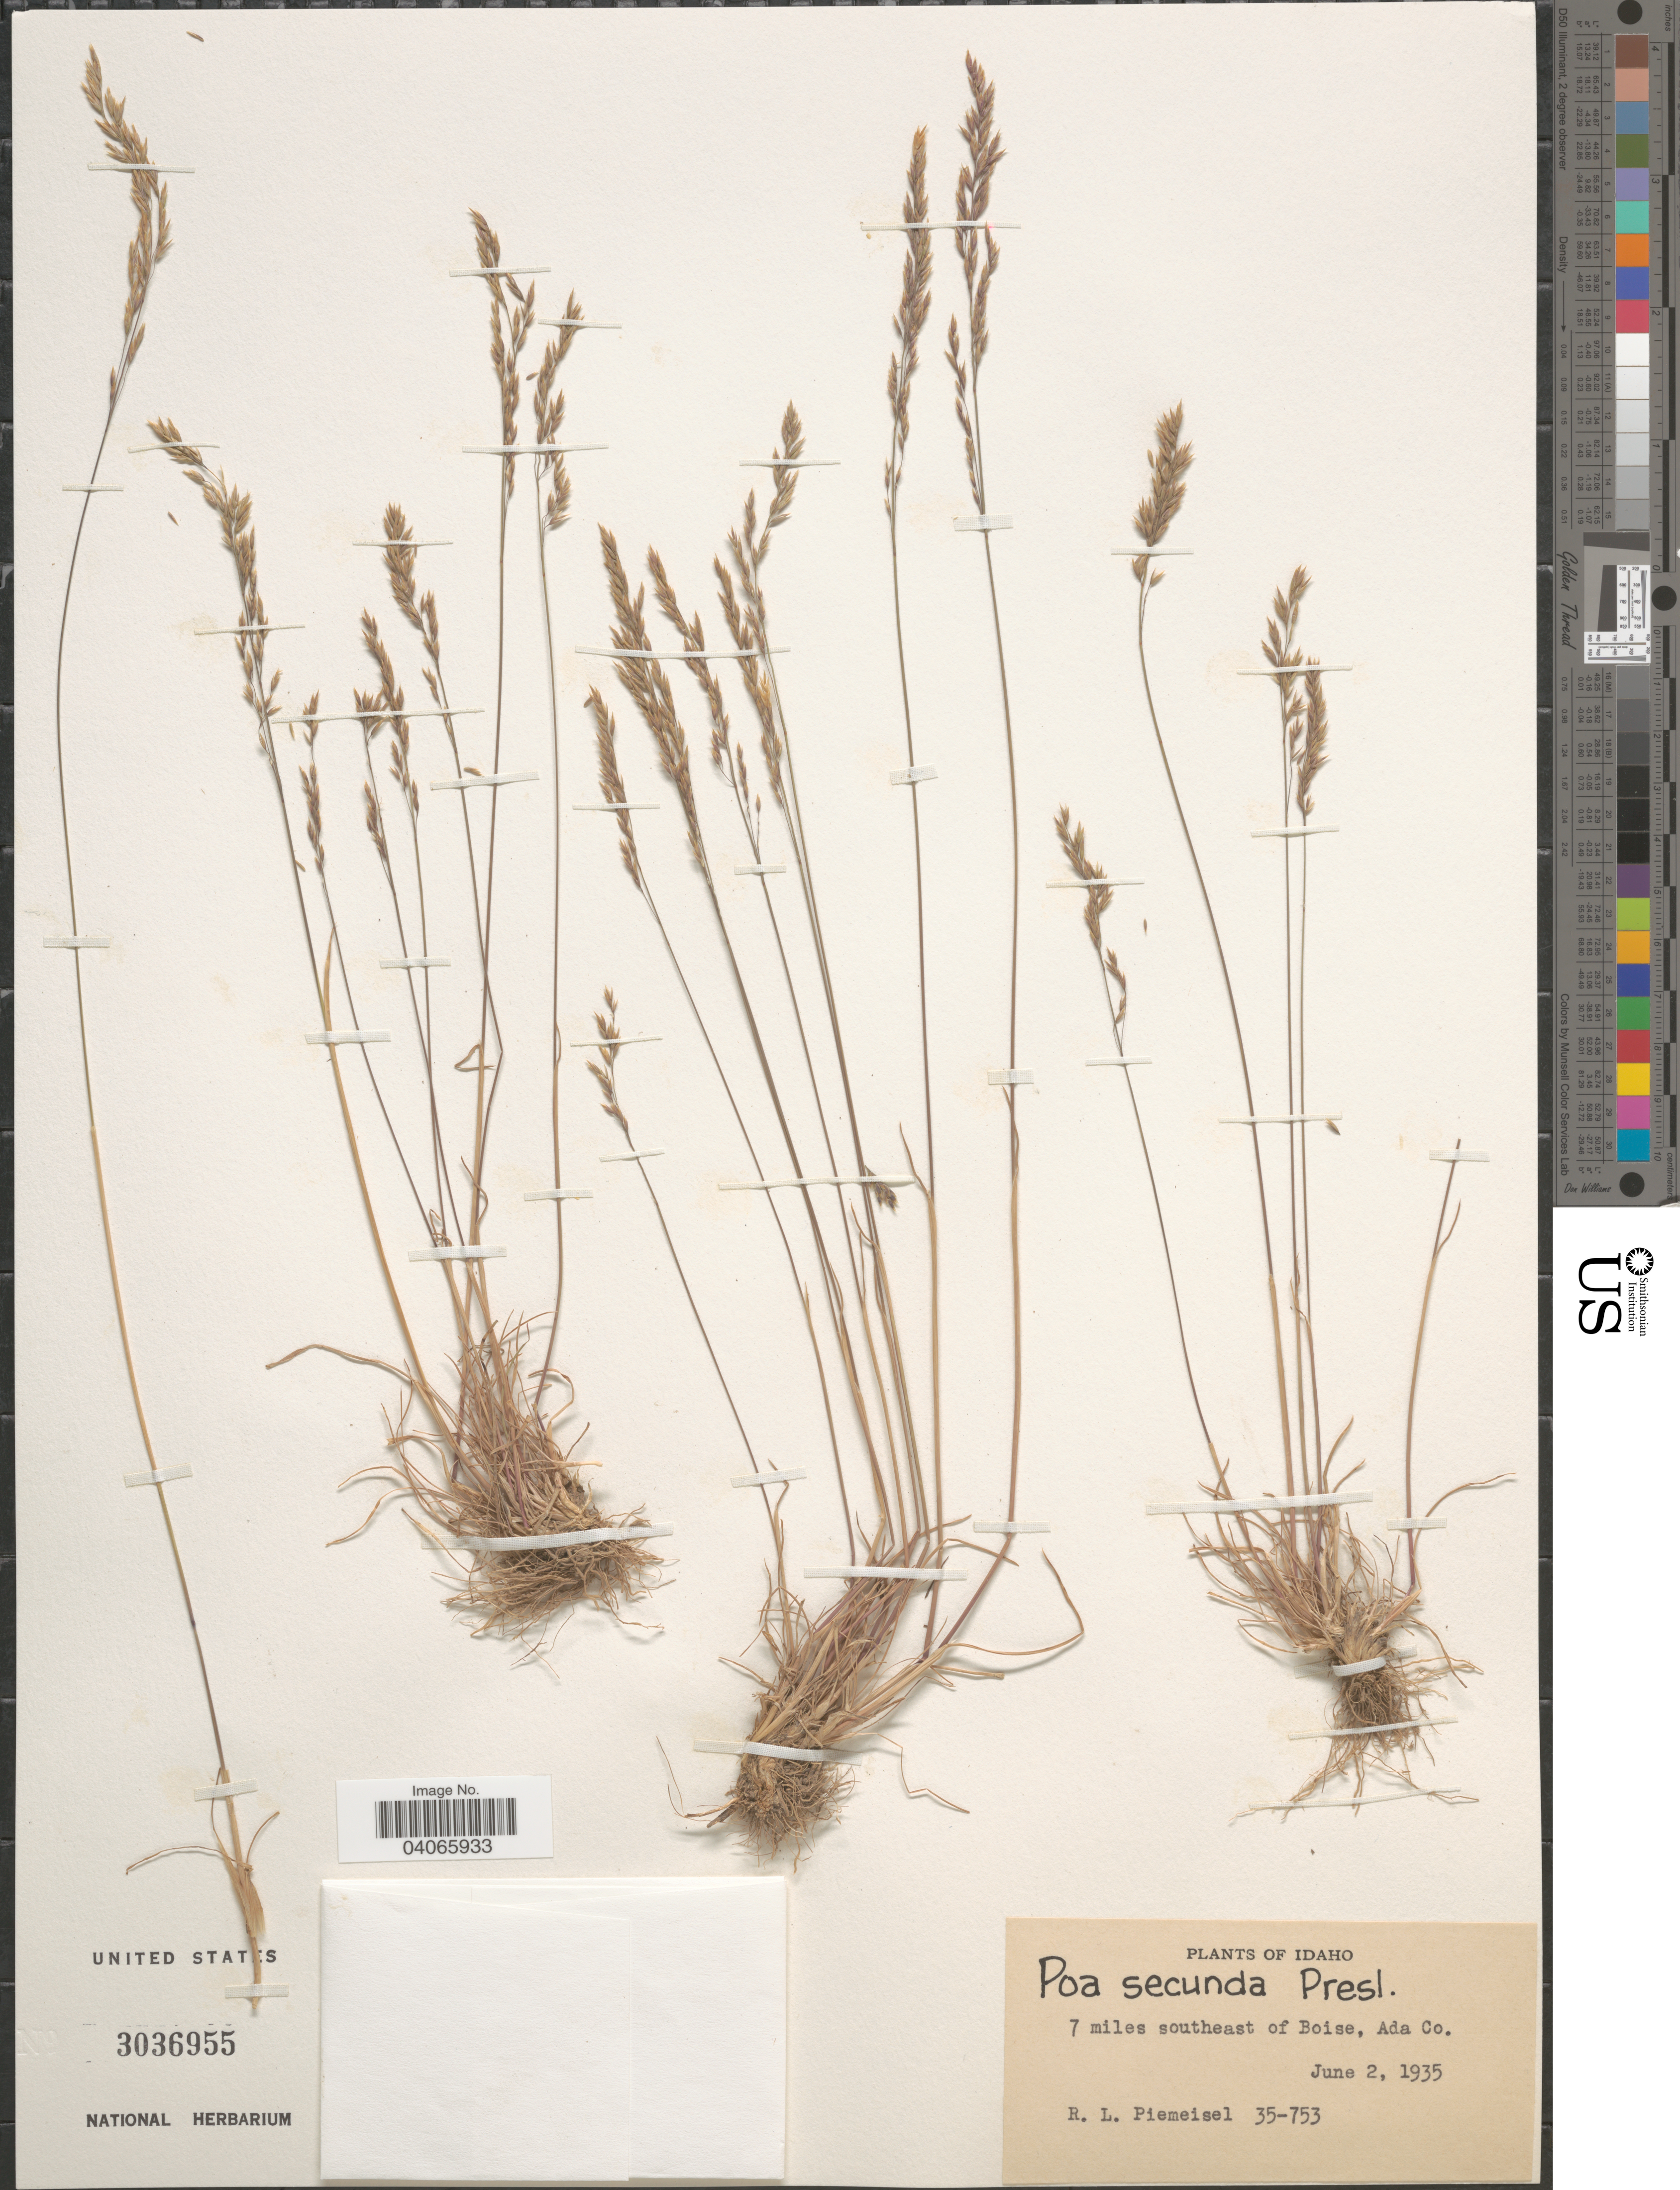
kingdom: Plantae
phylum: Tracheophyta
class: Liliopsida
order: Poales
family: Poaceae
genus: Poa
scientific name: Poa secunda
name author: J. Presl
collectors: R. L. Piemeisel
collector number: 35-753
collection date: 1935-06-02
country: United States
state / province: Idaho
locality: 7 miles southeast of Boise, Ada Co.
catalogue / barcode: US 3036955